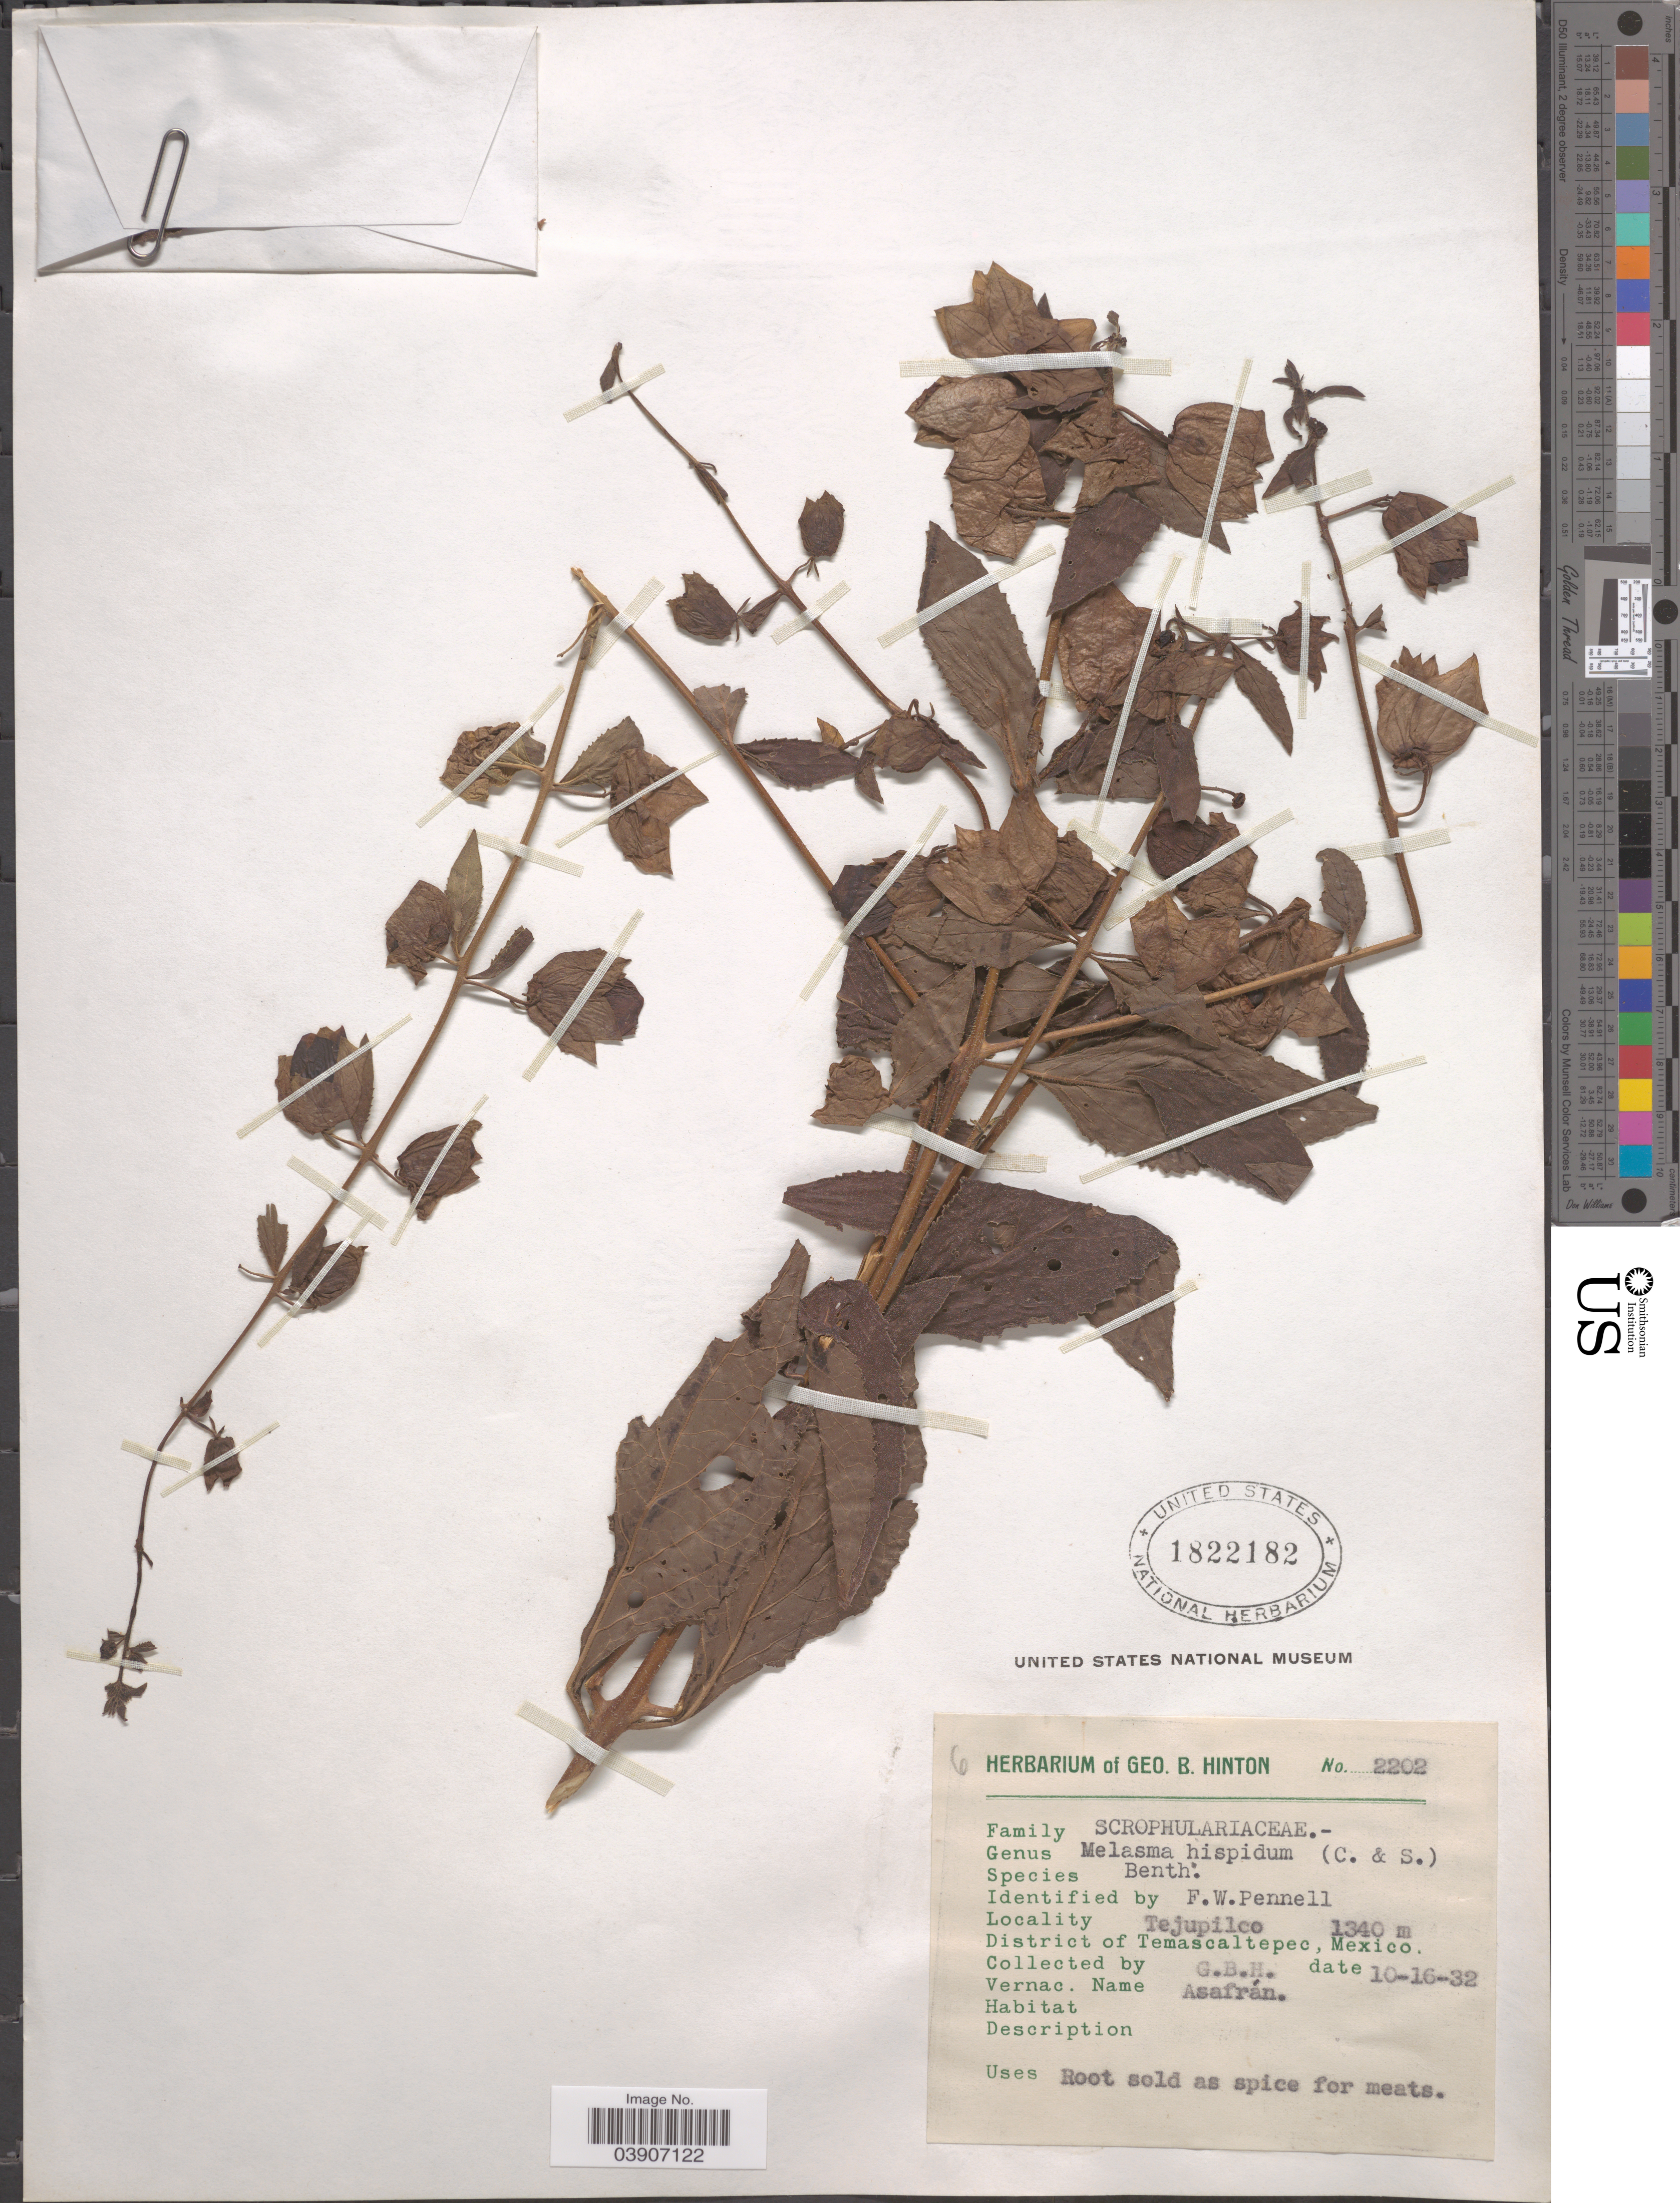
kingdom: Plantae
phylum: Tracheophyta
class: Magnoliopsida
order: Lamiales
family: Orobanchaceae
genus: Melasma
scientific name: Melasma hispidum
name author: (Schltdl. & Cham.) Benth.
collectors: G. B. Hinton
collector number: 2202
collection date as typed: Transcribed d/m/y: 16/10/32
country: Mexico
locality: Tejupilco. District of Temascaltepec.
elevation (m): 1340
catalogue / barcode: US 1822182